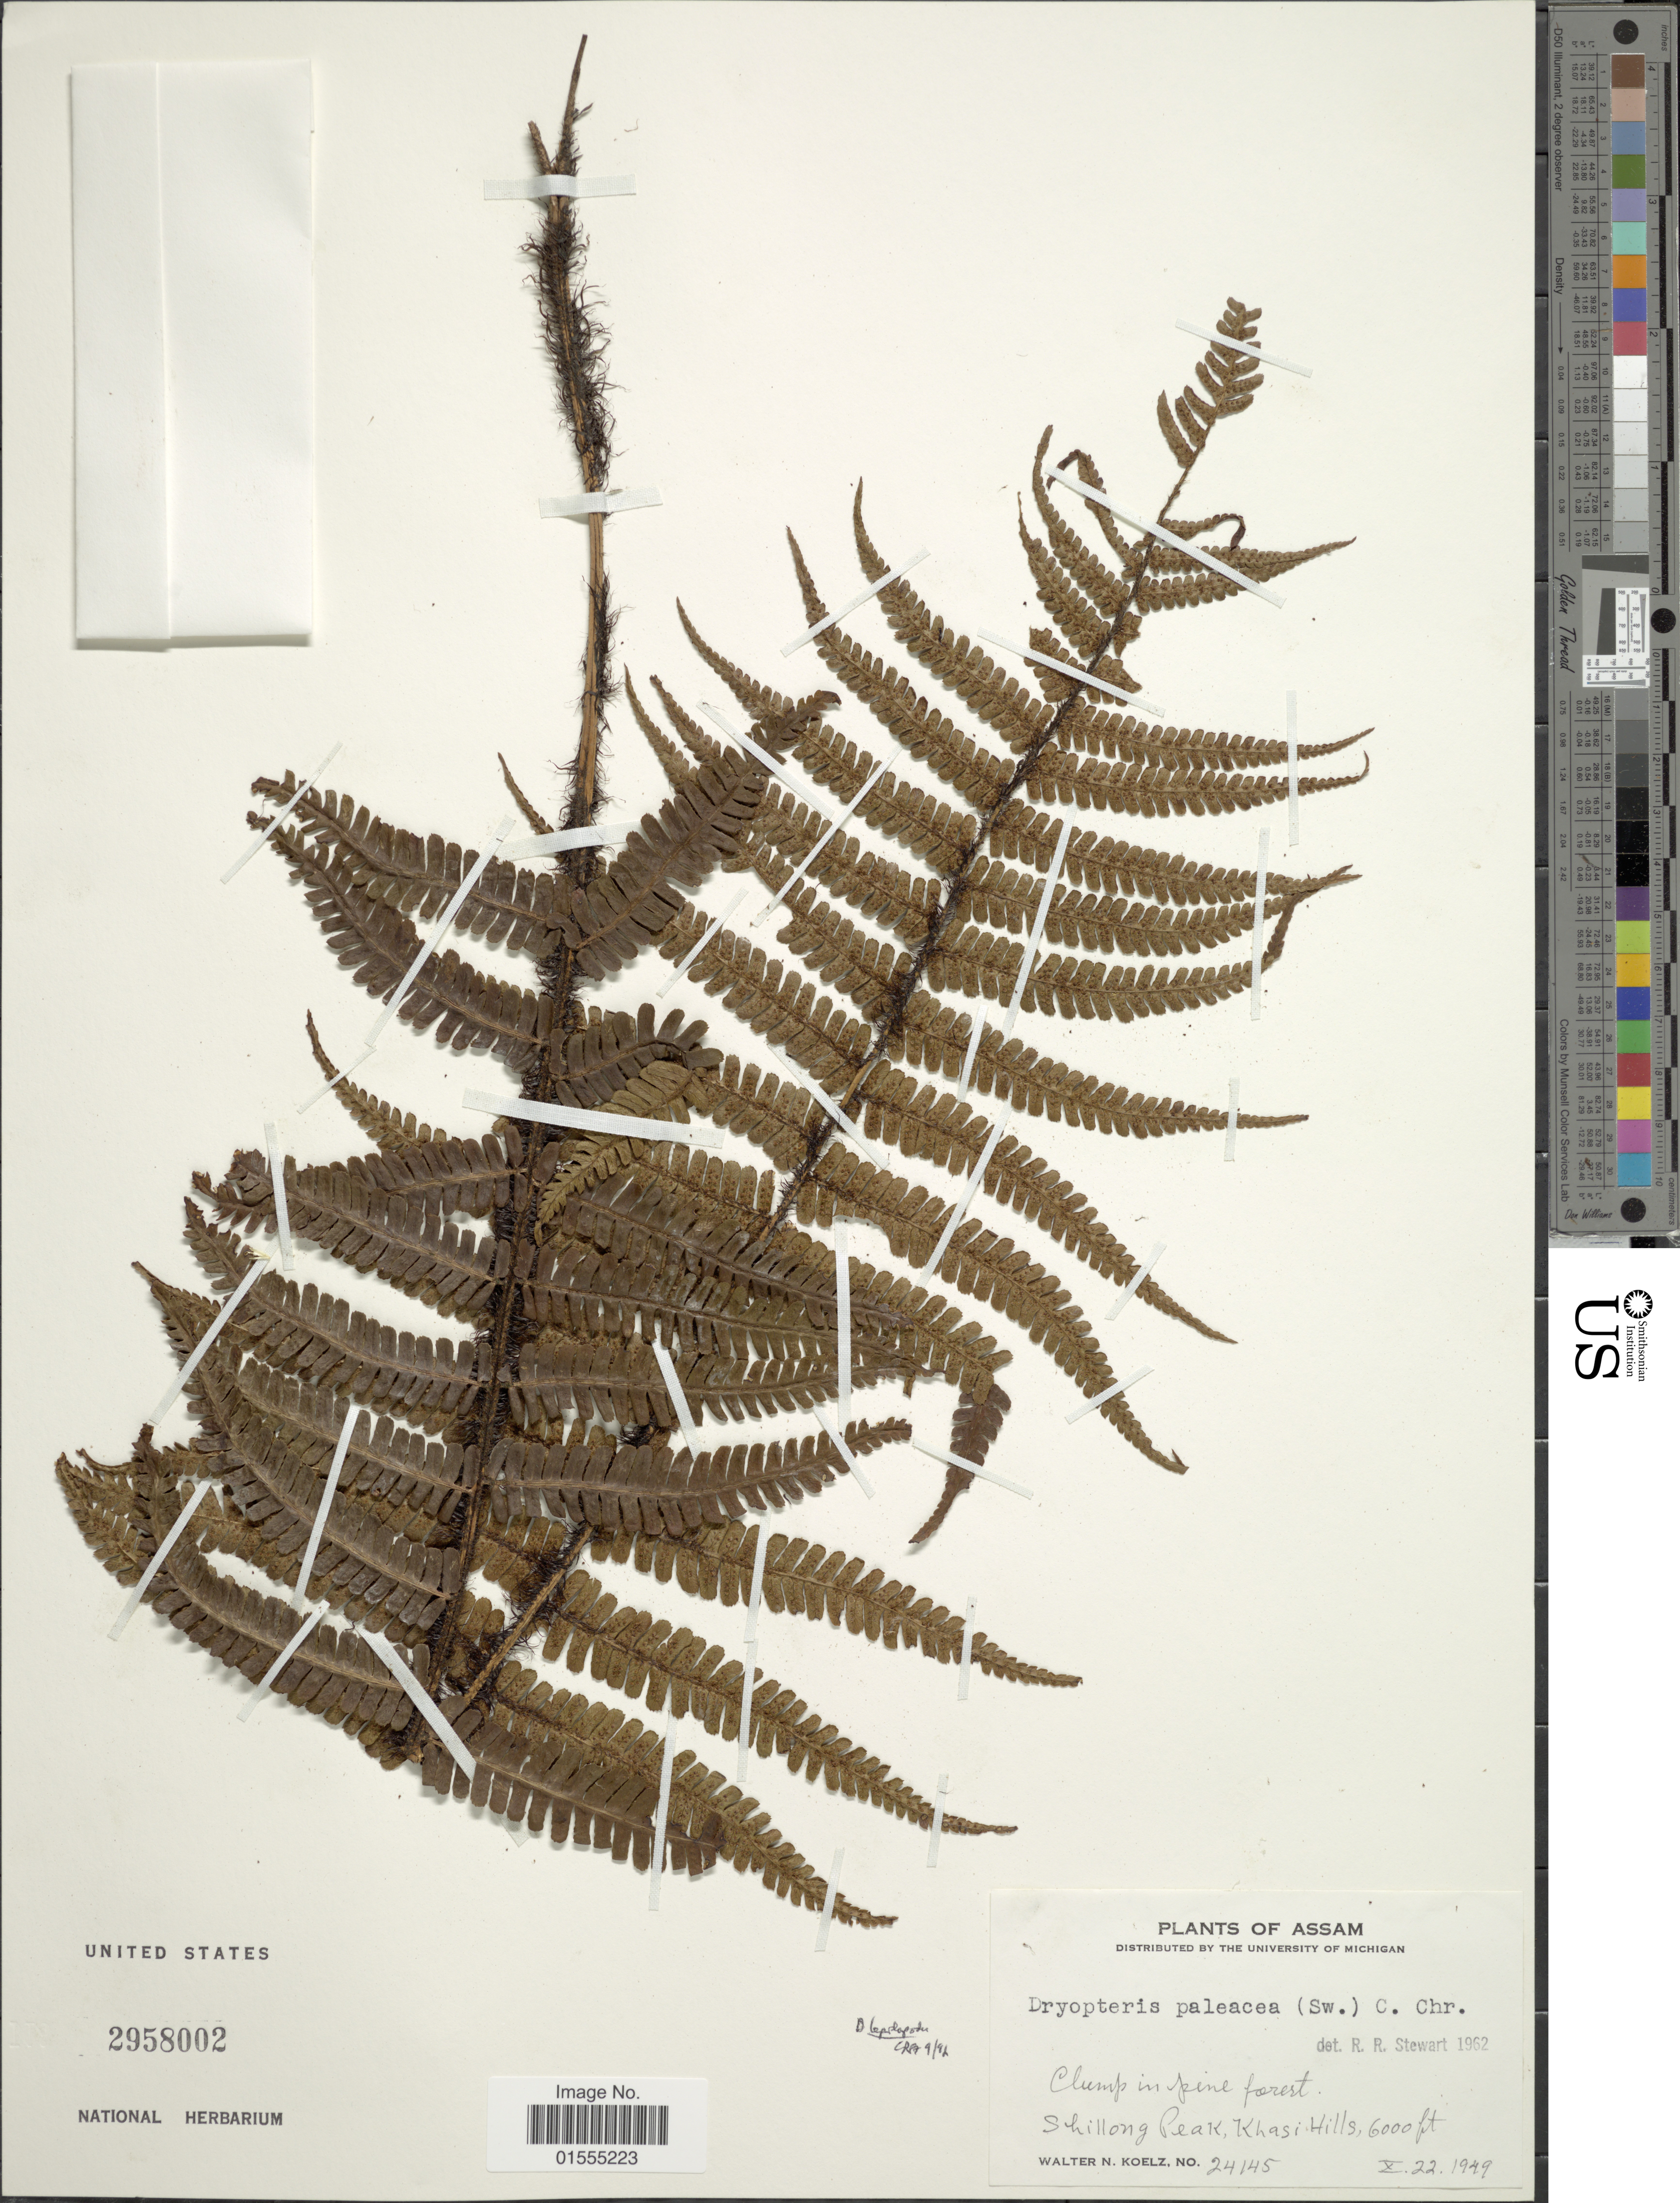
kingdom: Plantae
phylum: Tracheophyta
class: Polypodiopsida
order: Polypodiales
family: Dryopteridaceae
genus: Dryopteris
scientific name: Dryopteris wallichiana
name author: (Spreng.) Hyl.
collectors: W. N. Koelz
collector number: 24145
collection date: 1949-10-22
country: India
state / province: Meghalaya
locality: Shillong Peak, Khasi Hills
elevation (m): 1829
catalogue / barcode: US 2958002